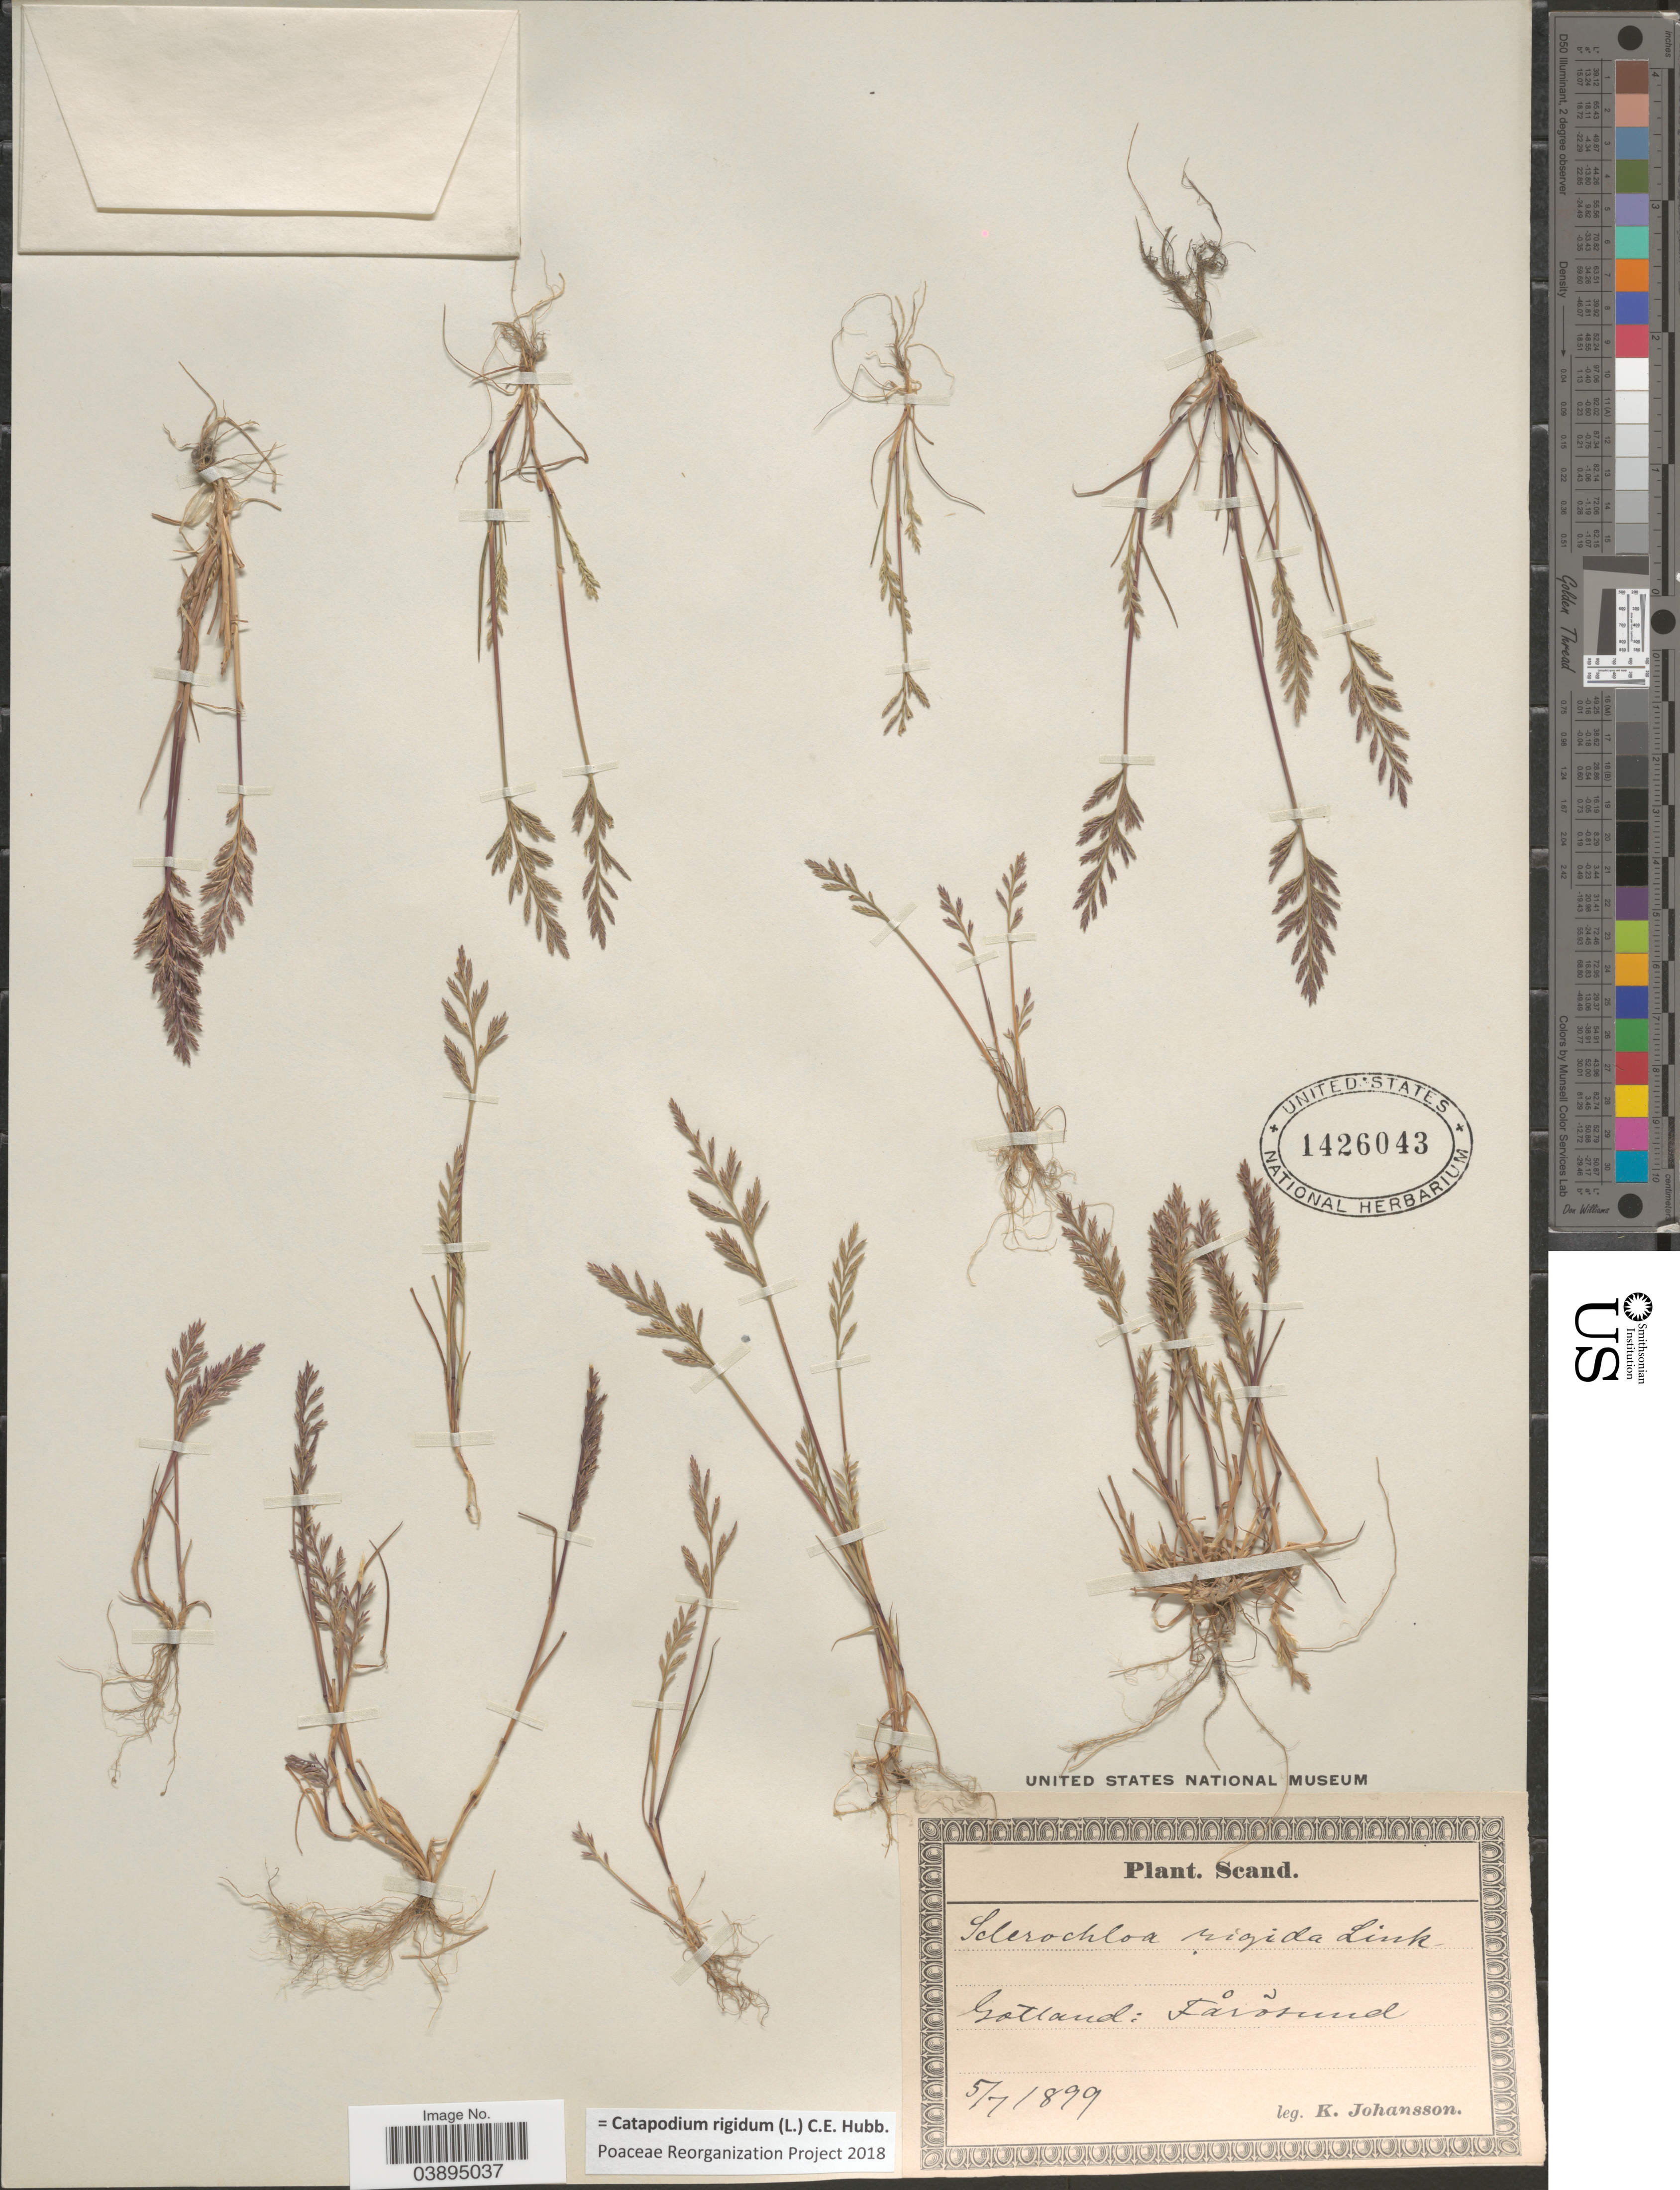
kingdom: Plantae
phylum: Tracheophyta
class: Liliopsida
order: Poales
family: Poaceae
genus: Catapodium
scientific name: Catapodium rigidum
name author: (L.) C.E. Hubb.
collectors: K. Johansson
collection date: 1899-07-05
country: Sweden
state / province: Gotland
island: Gotland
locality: Scand. Gotland: Fårõsund.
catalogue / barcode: US 1426043